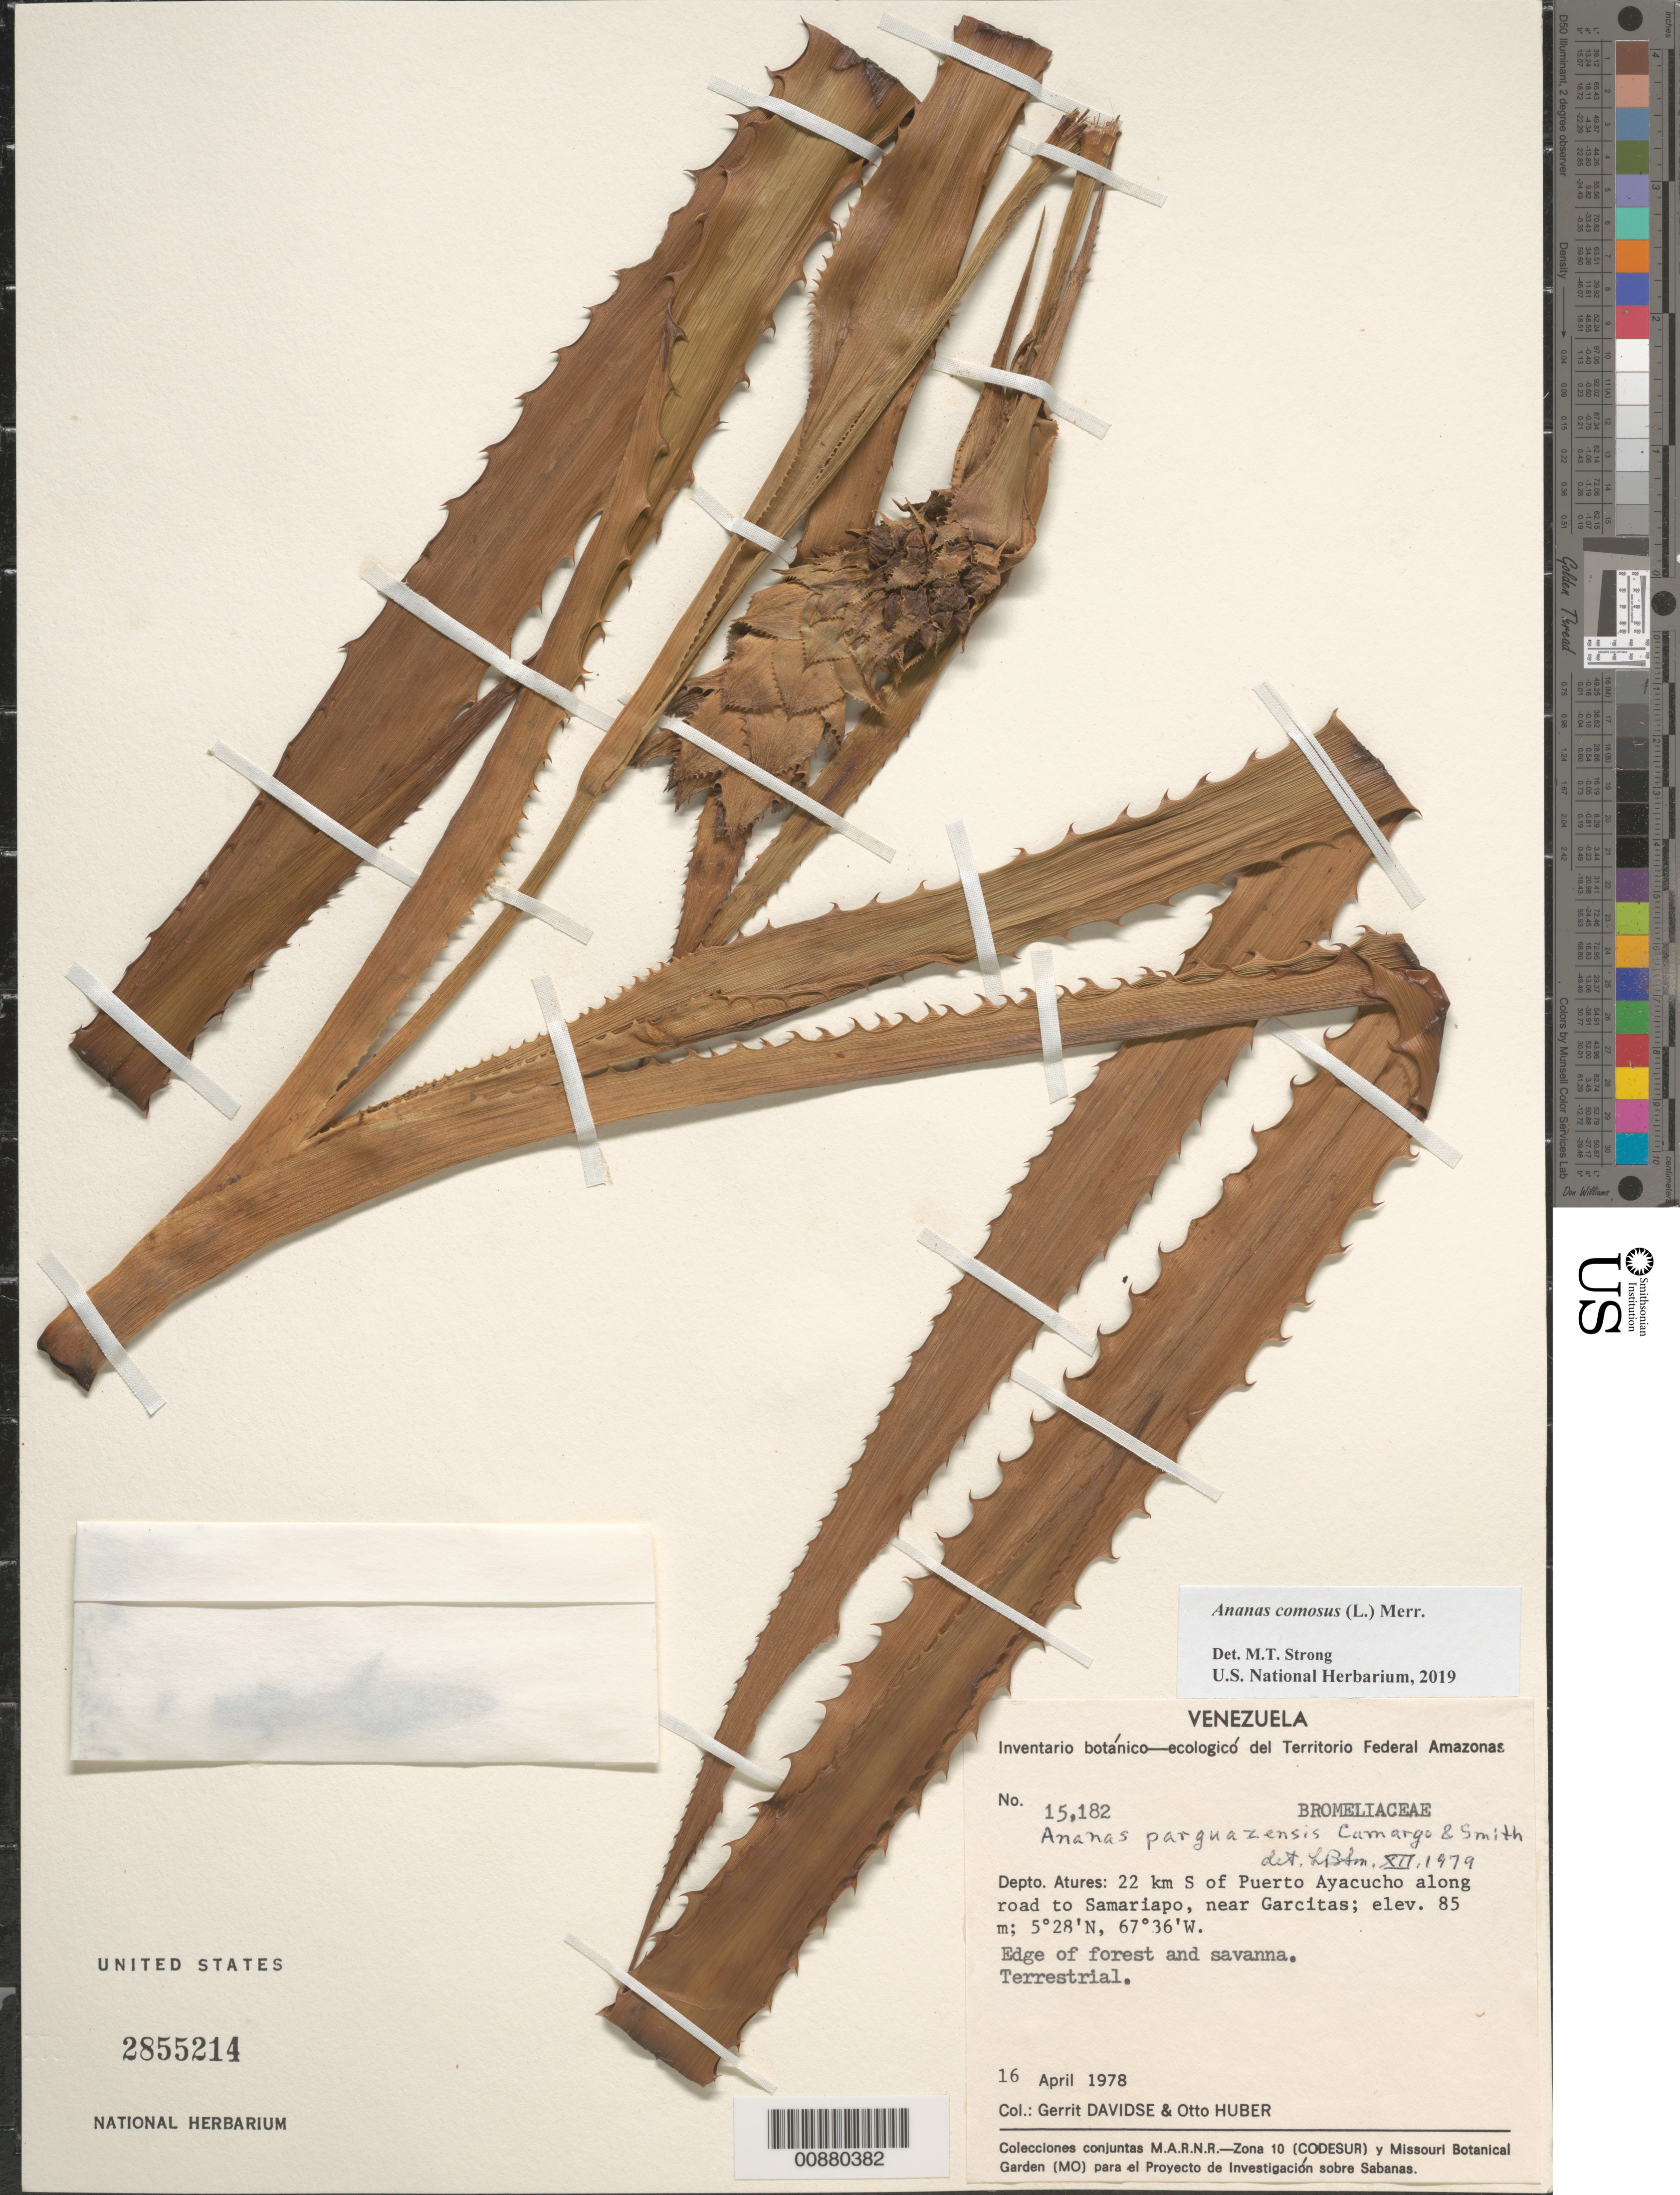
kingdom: Plantae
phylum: Tracheophyta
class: Liliopsida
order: Poales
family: Bromeliaceae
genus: Ananas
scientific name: Ananas comosus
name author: (L.) Merr.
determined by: Strong, Mark T., (BOT), Smithsonian Institution - National Museum of Natural History (UNITED STATES)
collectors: G. Davidse & O. Huber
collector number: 15182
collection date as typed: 16-Apr-78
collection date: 1978-04-16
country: Venezuela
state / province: Amazonas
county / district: Atures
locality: Puerto Ayacucho, 22 km S of along road to Samariapo, near Garcitas, Río Orinoco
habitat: Edge of forest and savanna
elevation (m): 85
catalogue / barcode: US 2855214